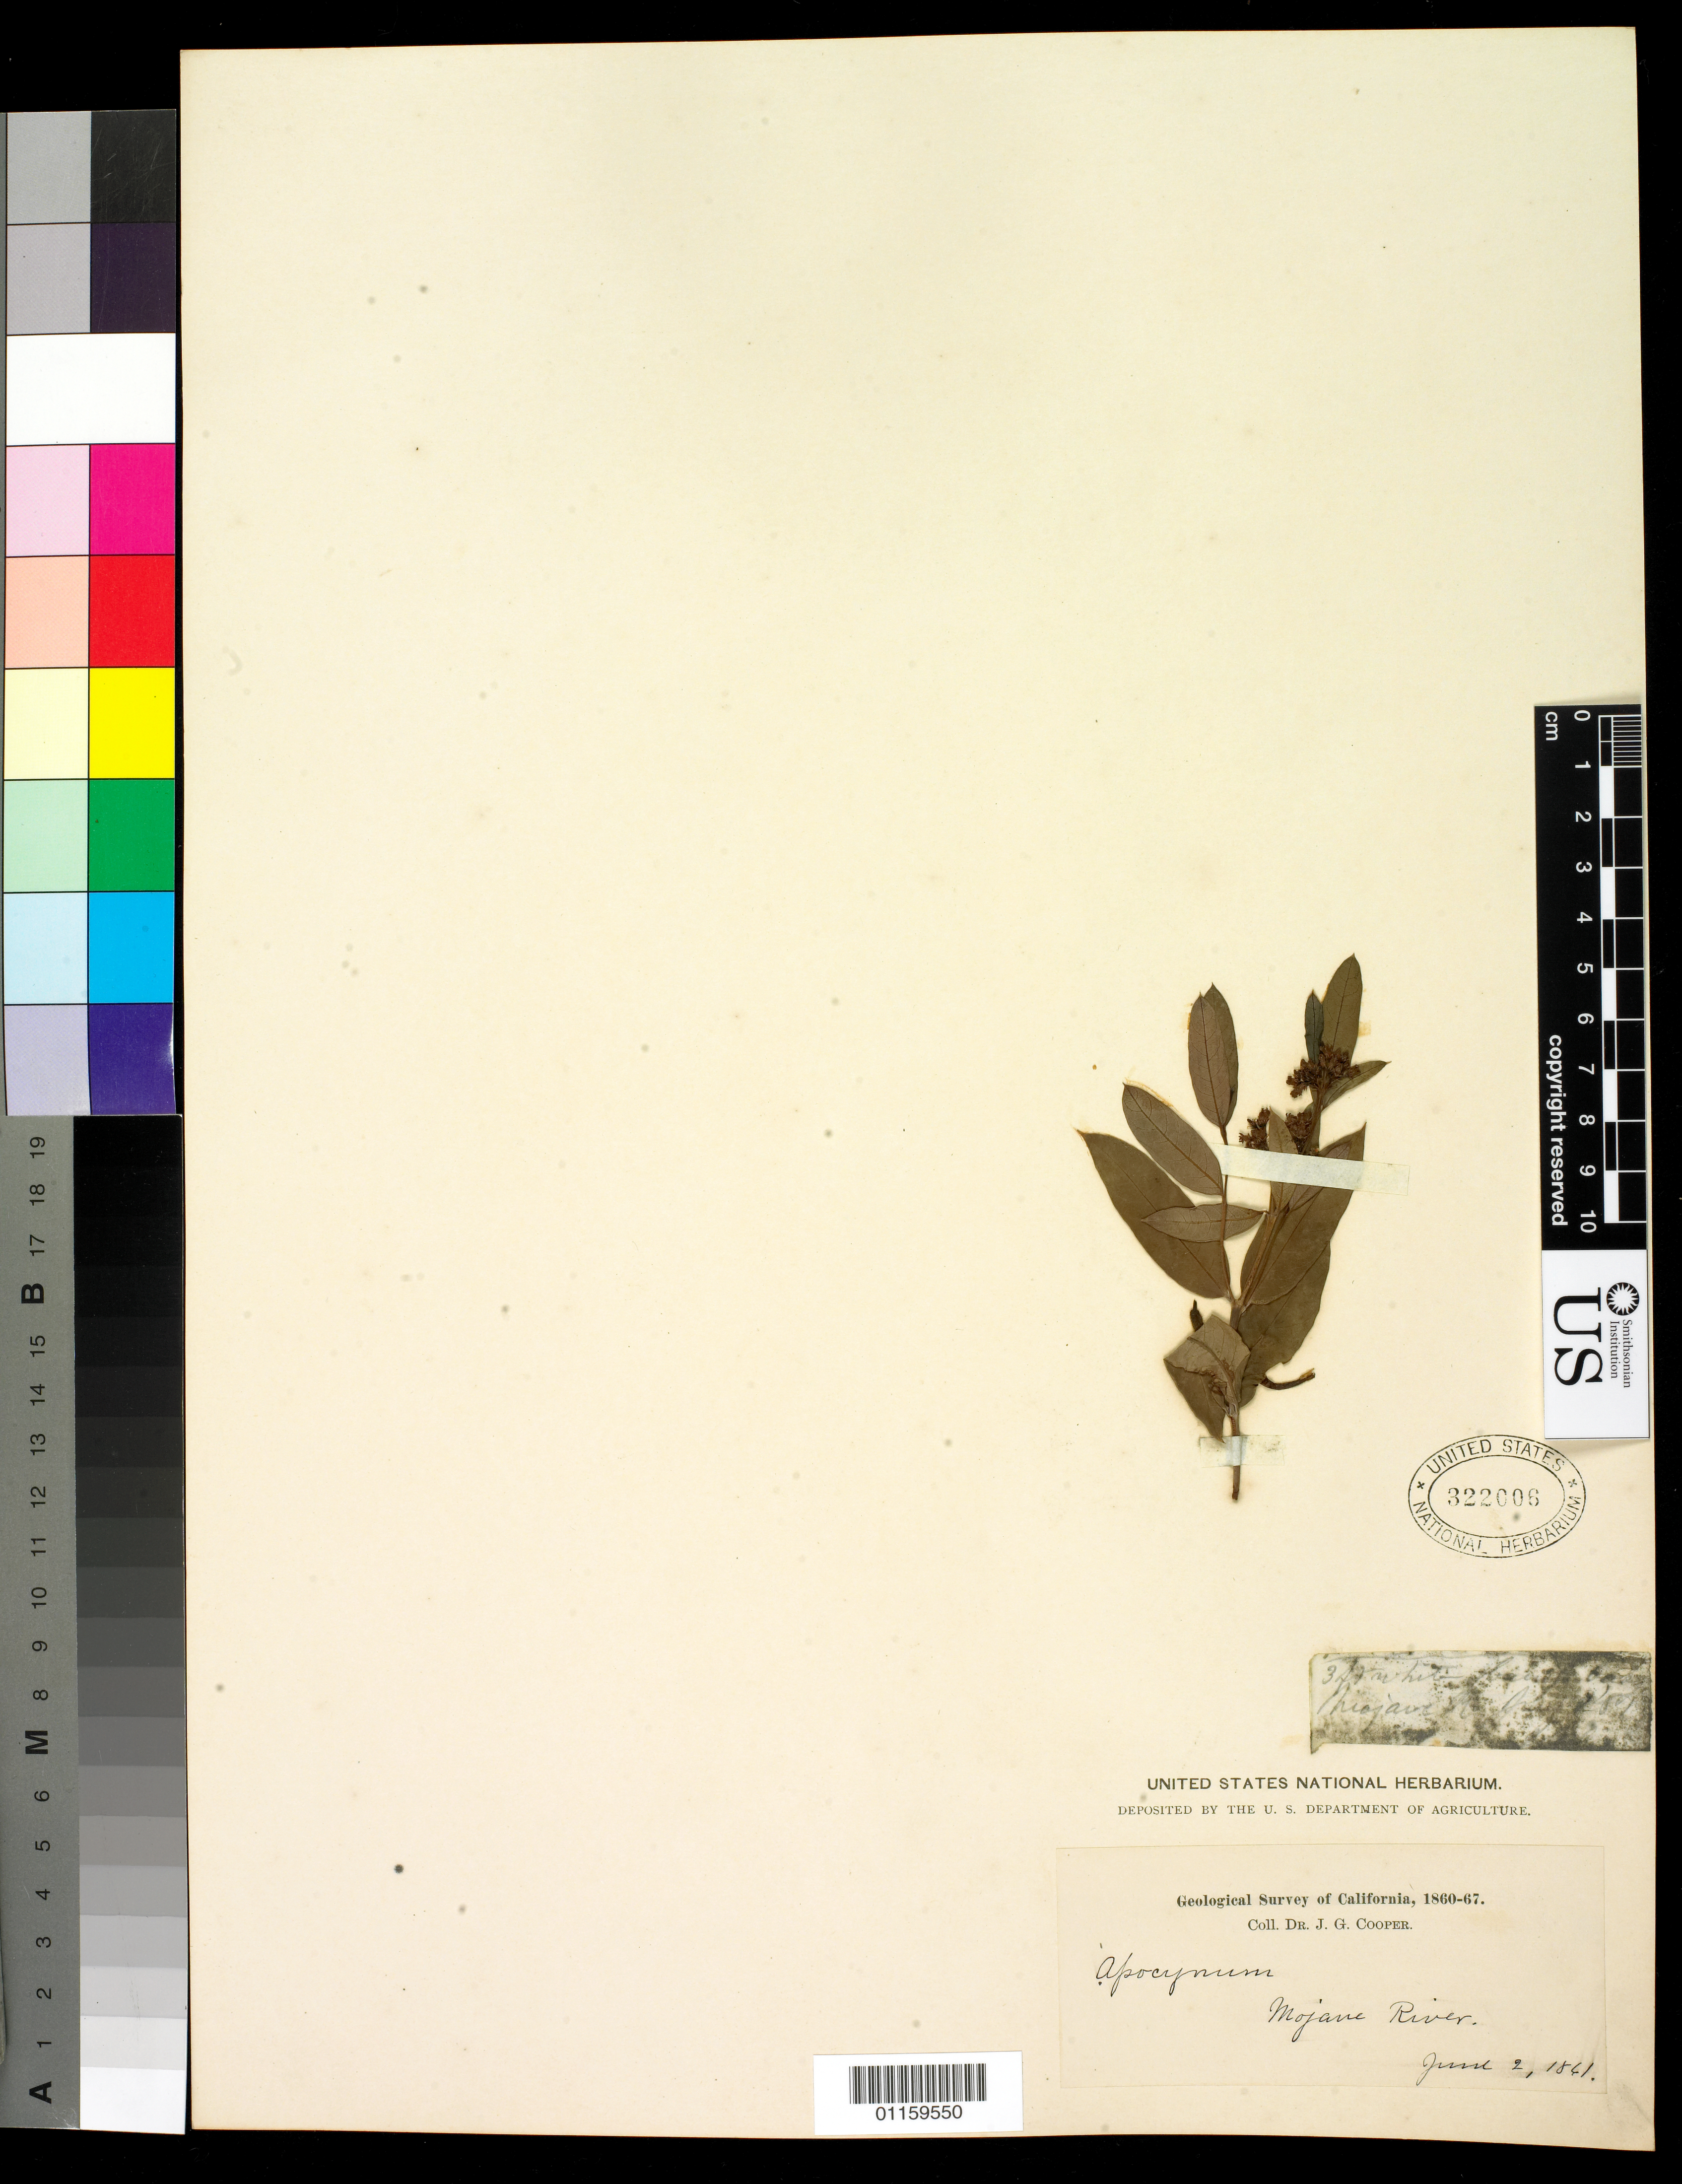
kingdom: Plantae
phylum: Tracheophyta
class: Magnoliopsida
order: Gentianales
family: Apocynaceae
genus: Apocynum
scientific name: Apocynum sp.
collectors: J. G. Cooper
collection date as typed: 2 Jun 1861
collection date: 1861-06-02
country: United States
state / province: California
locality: Mojane River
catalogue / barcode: US 322006